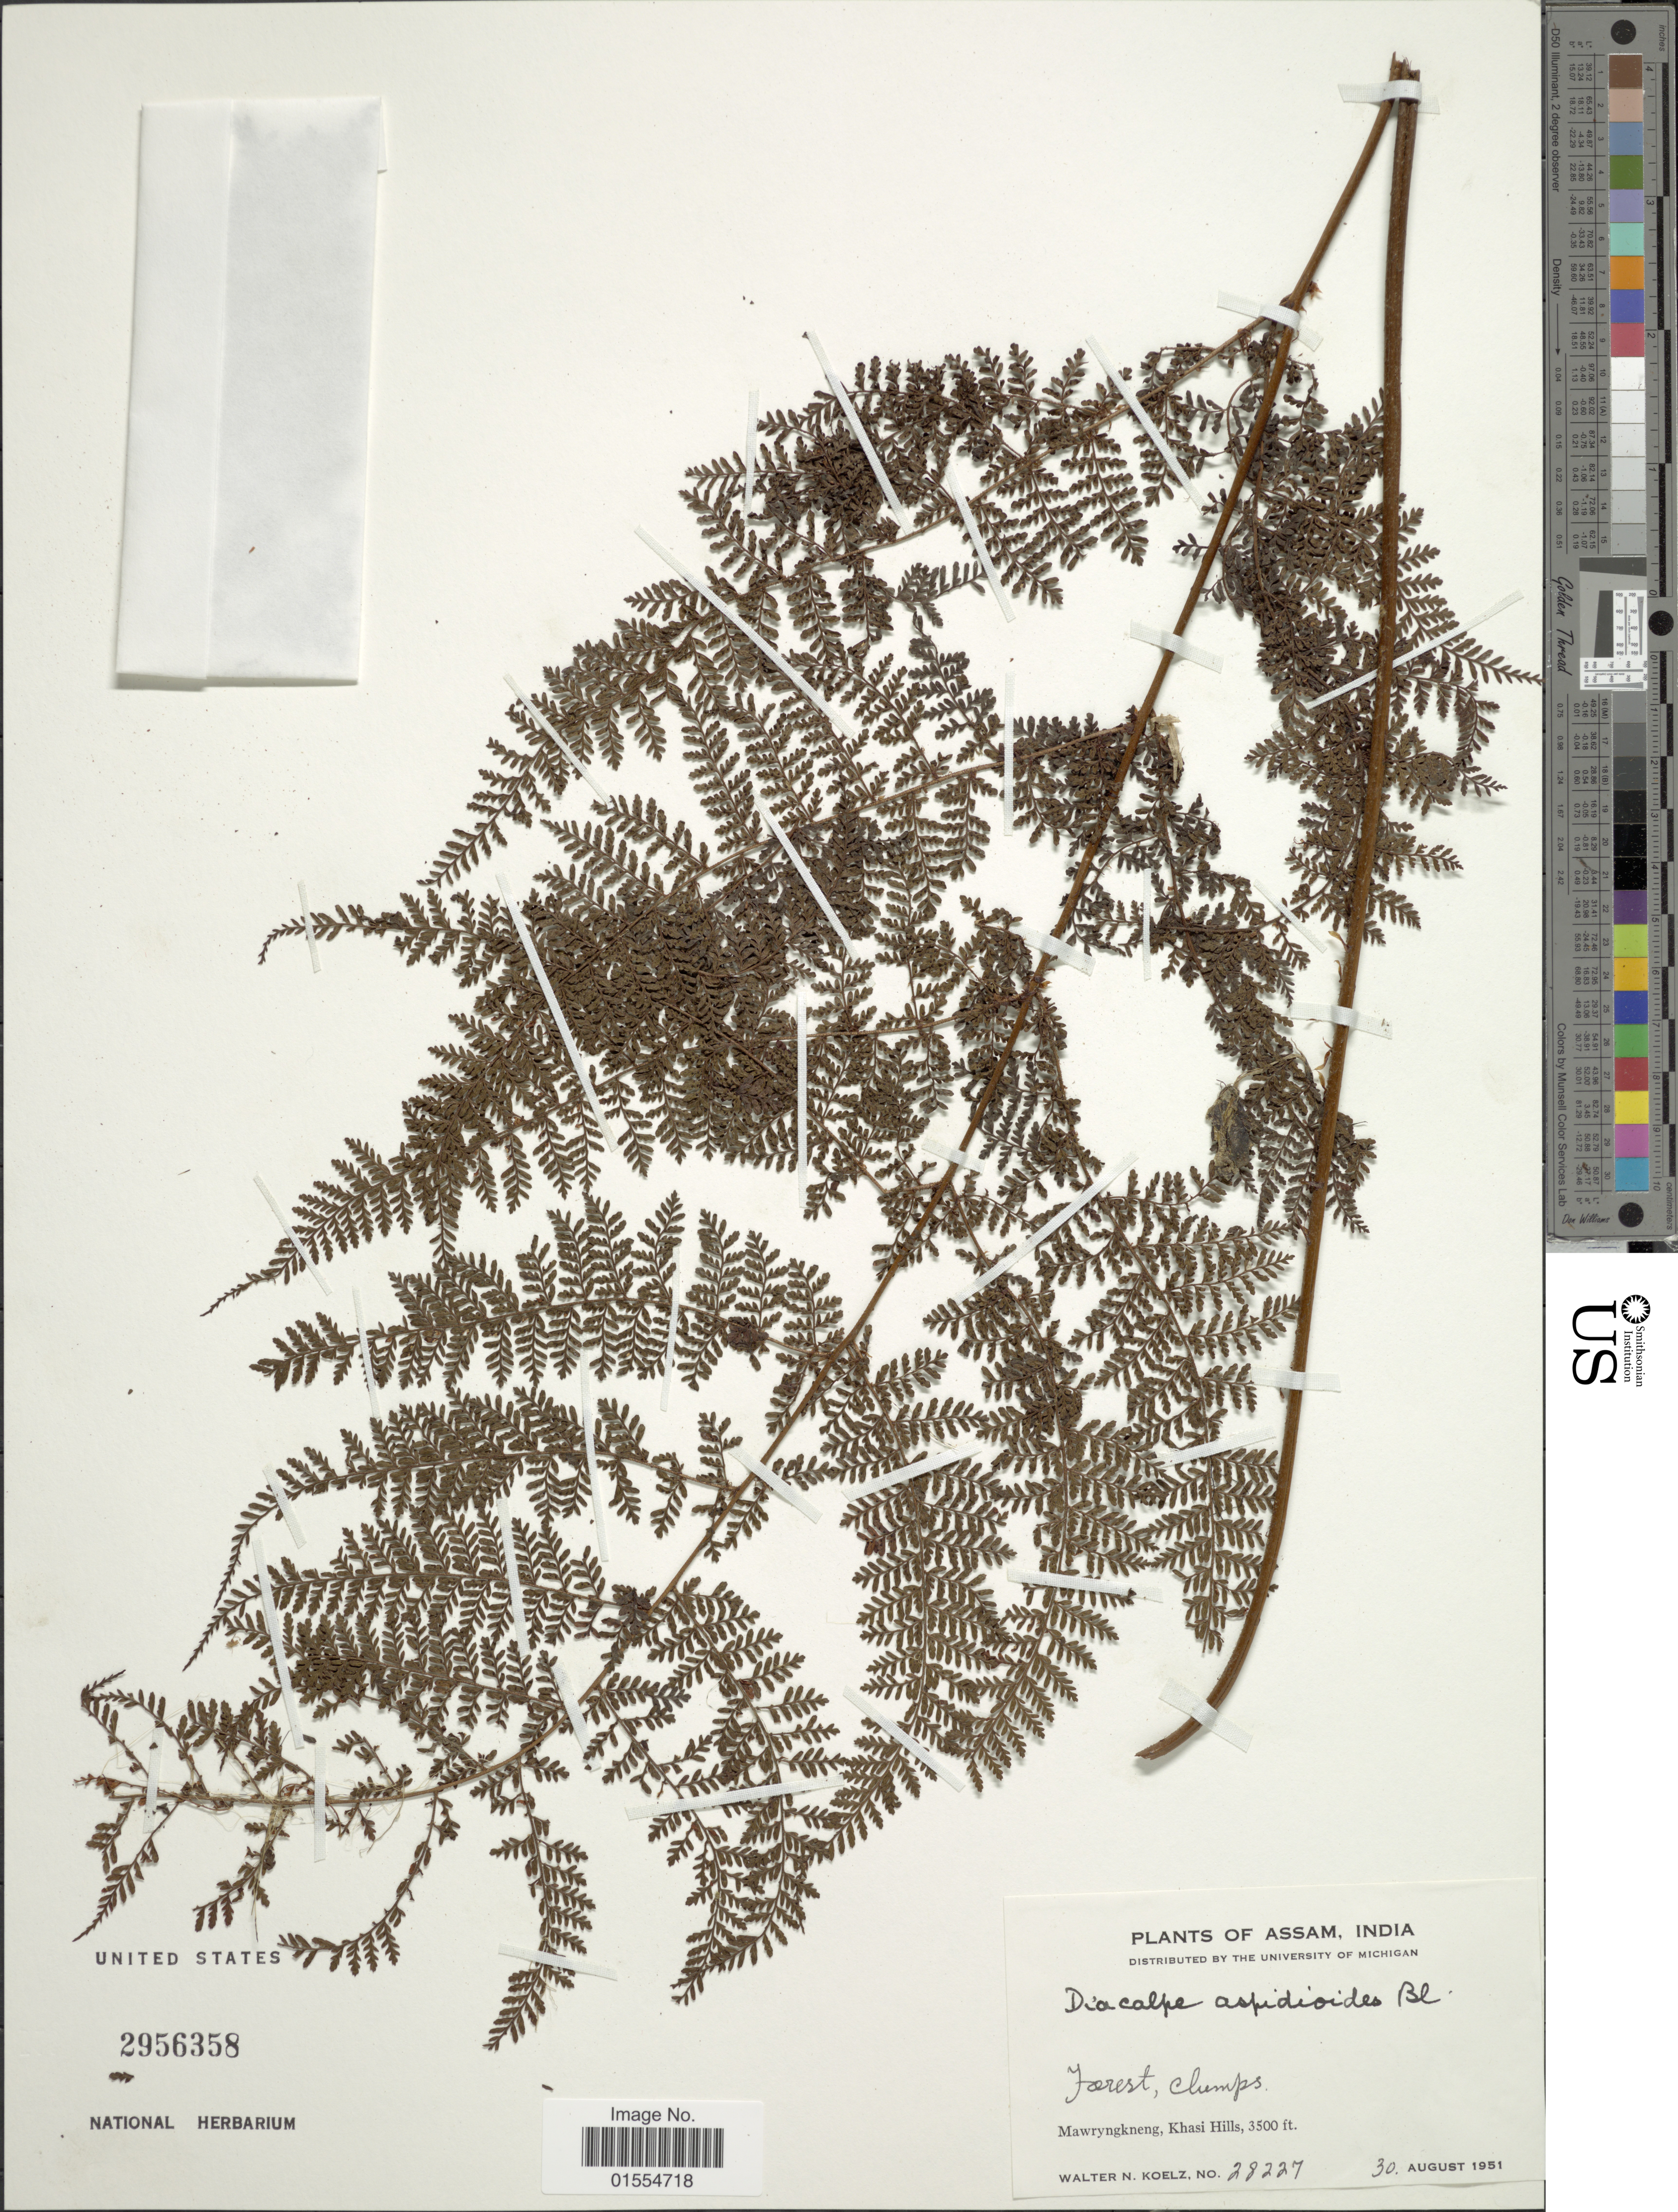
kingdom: Plantae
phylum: Tracheophyta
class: Polypodiopsida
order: Polypodiales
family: Dryopteridaceae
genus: Dryopteris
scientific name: Dryopteris pseudocaenopteris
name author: (Kunze) Li Bing Zhang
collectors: W. N. Koelz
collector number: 28227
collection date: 1951-08-30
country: India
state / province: Meghalaya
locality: Assam, India, Mawryngkneng, Khasi Hills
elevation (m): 1067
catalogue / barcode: US 2956358